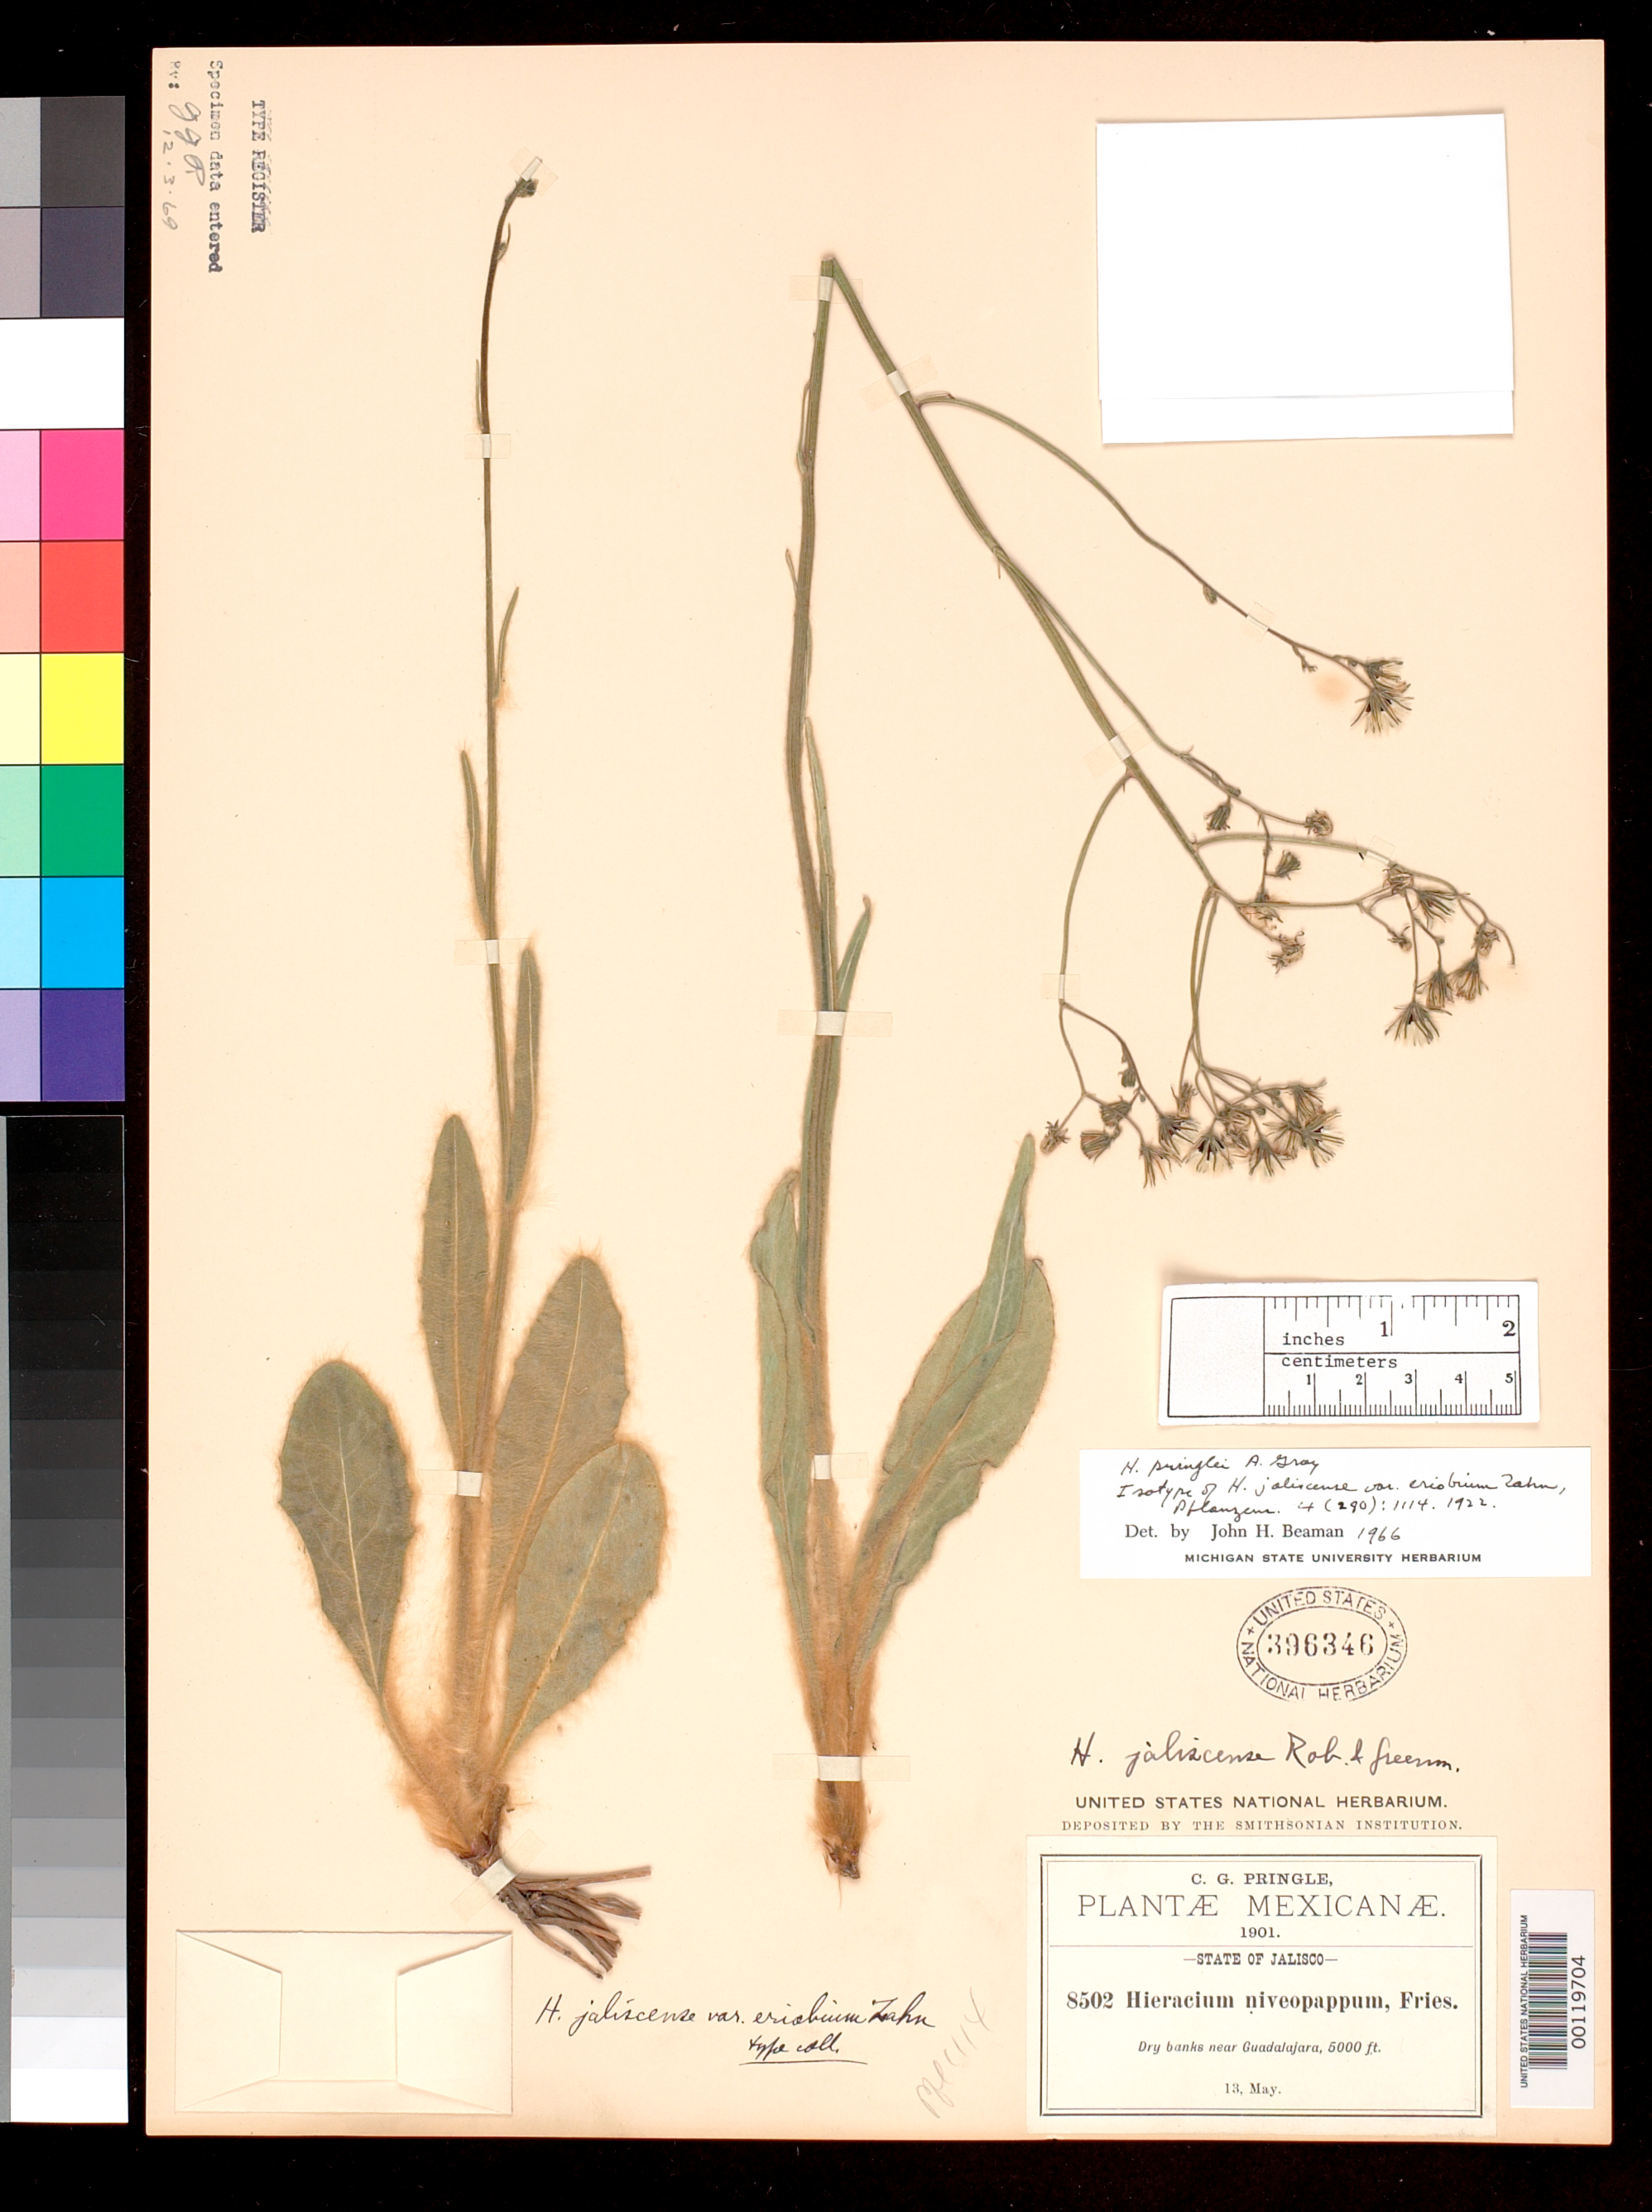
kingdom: Plantae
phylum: Tracheophyta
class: Magnoliopsida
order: Asterales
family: Asteraceae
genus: Hieracium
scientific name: Hieracium jaliscense var. eriobium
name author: Zahn in Engl.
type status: Isotype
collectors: C. G. Pringle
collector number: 8502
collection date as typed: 13 May 1901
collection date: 1901-05-13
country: Mexico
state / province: Jalisco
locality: Guadalajara.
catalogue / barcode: US 396346